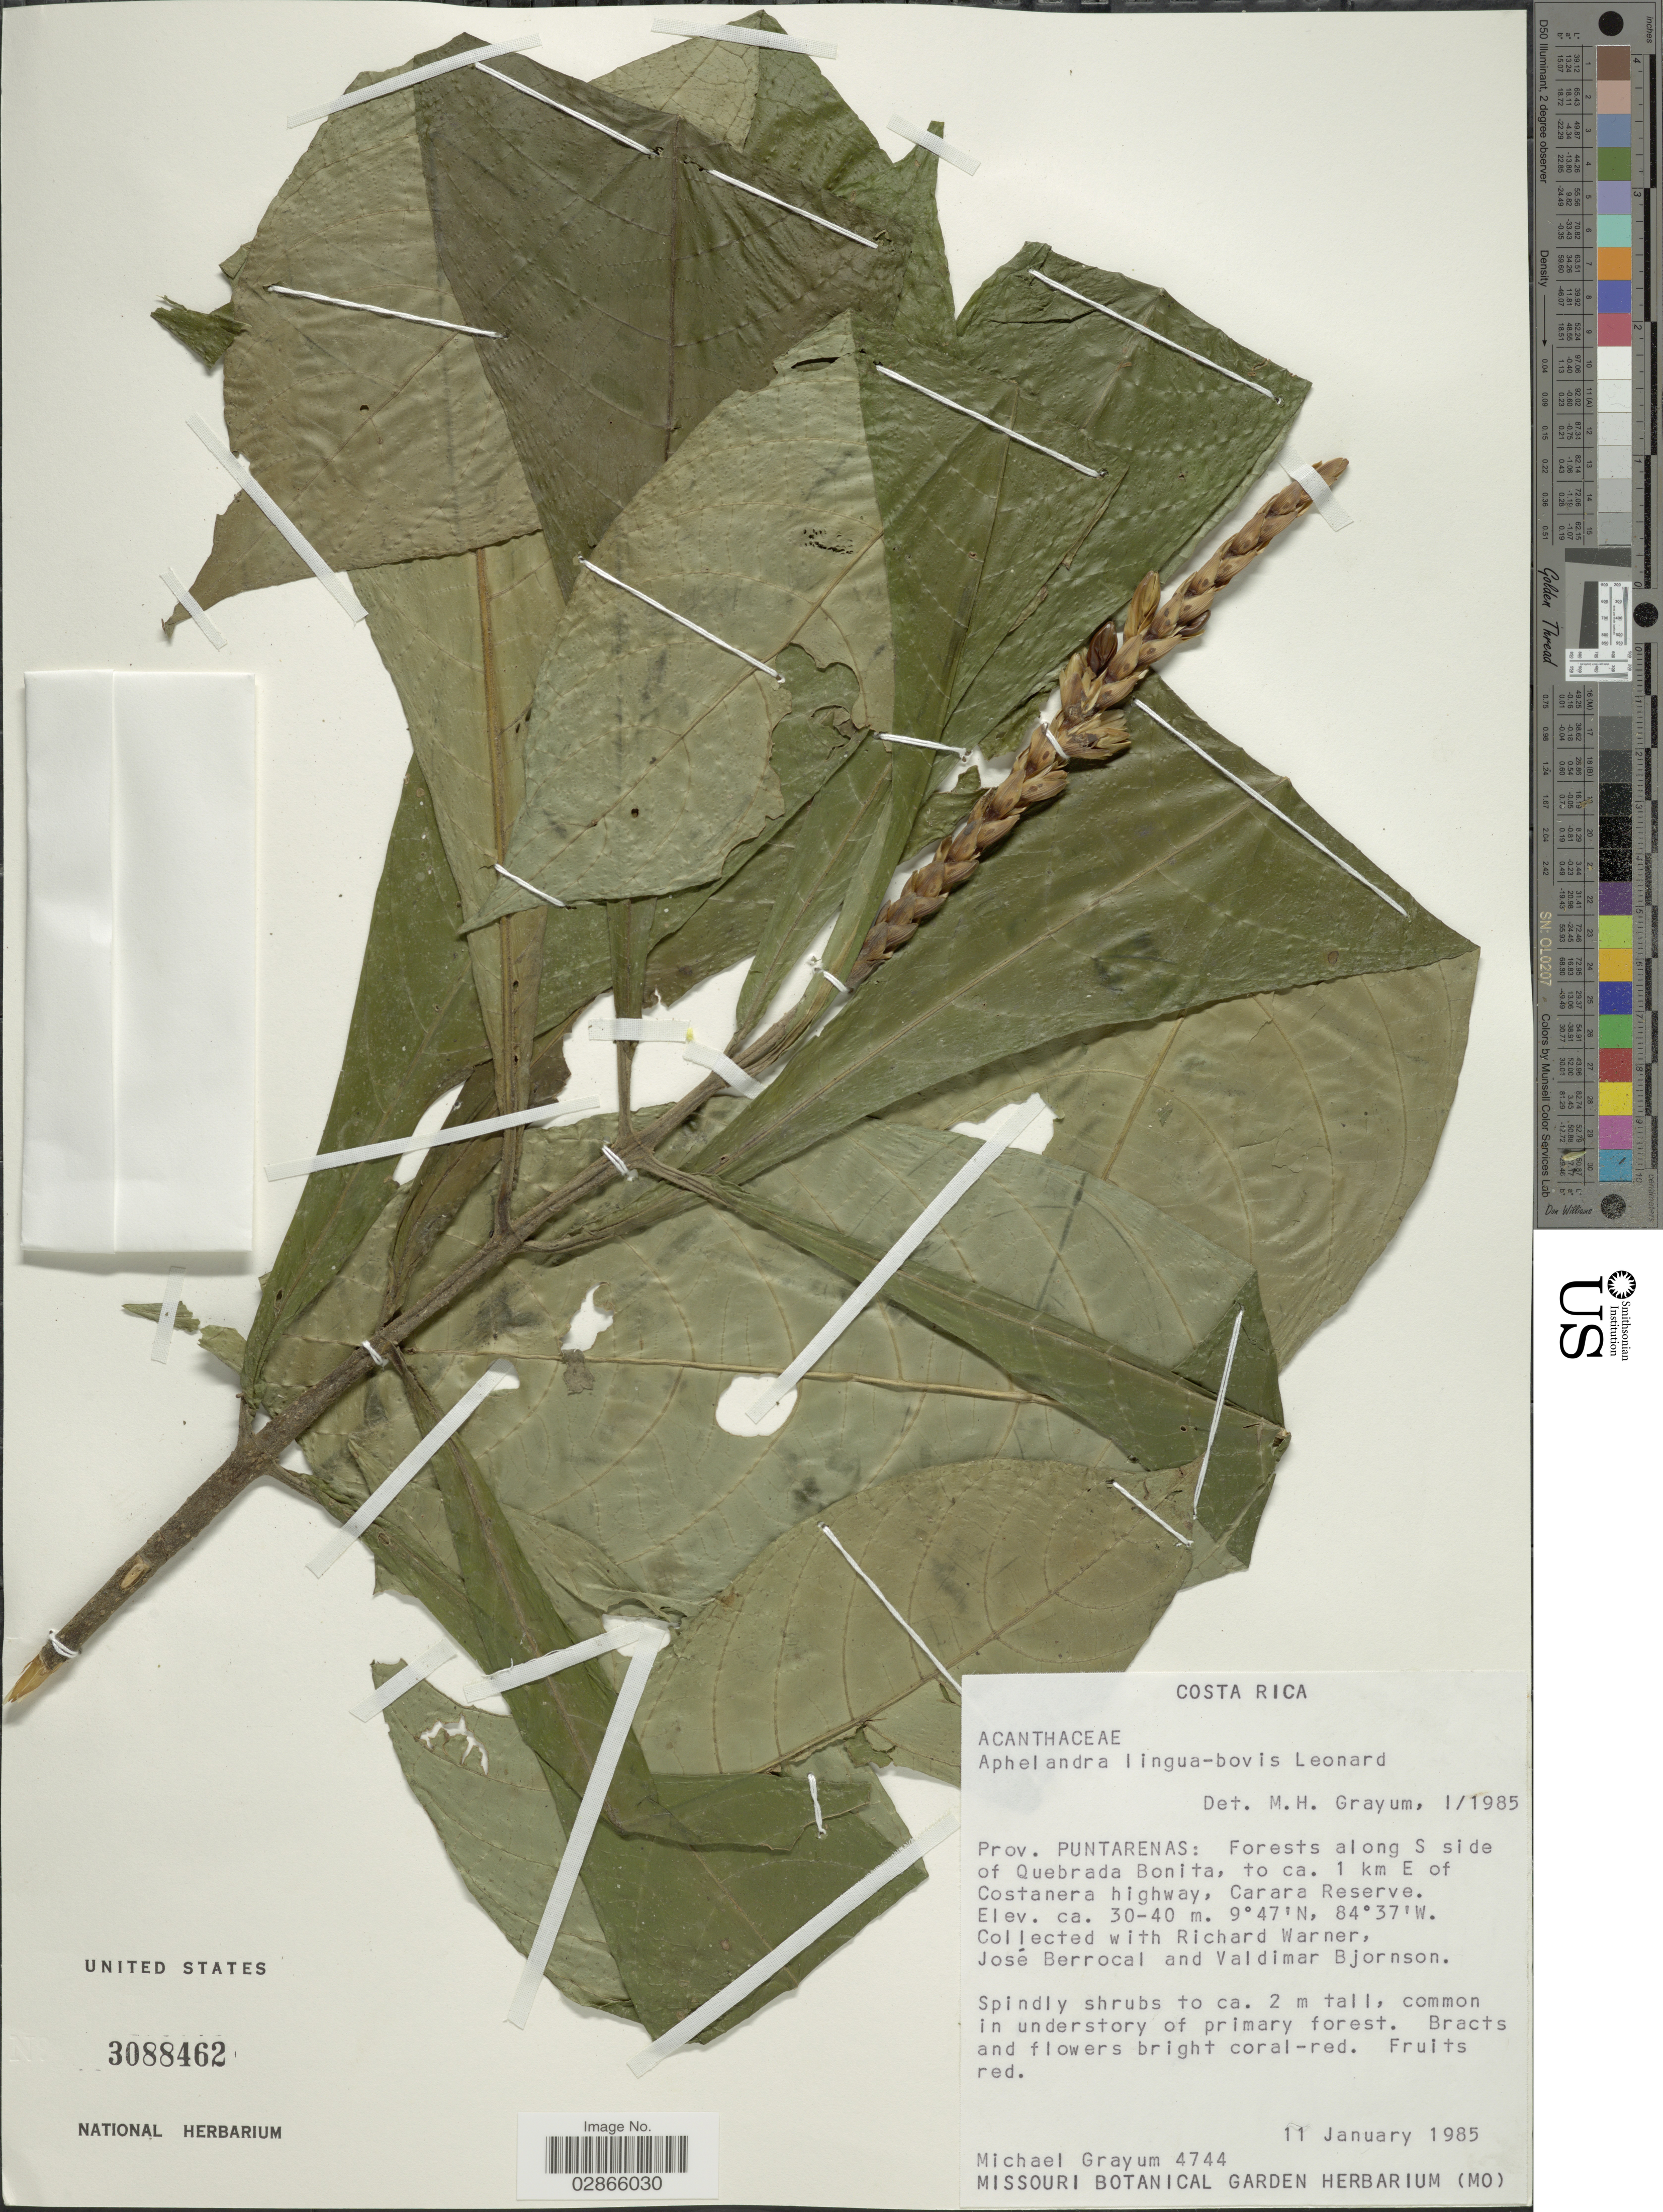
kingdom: Plantae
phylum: Tracheophyta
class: Magnoliopsida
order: Lamiales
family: Acanthaceae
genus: Aphelandra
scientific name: Aphelandra lingua-bovis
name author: Leonard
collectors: M. H. Grayum, R. Warner, J. Berrocal & V. Bjornson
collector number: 4744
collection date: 1985-01-11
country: Costa Rica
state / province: Puntarenas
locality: Forests along S side of Quebrada Bonita, to ca. 1 km E of Costanera highway, Carara Reserve.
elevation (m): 30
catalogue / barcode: US 3088462